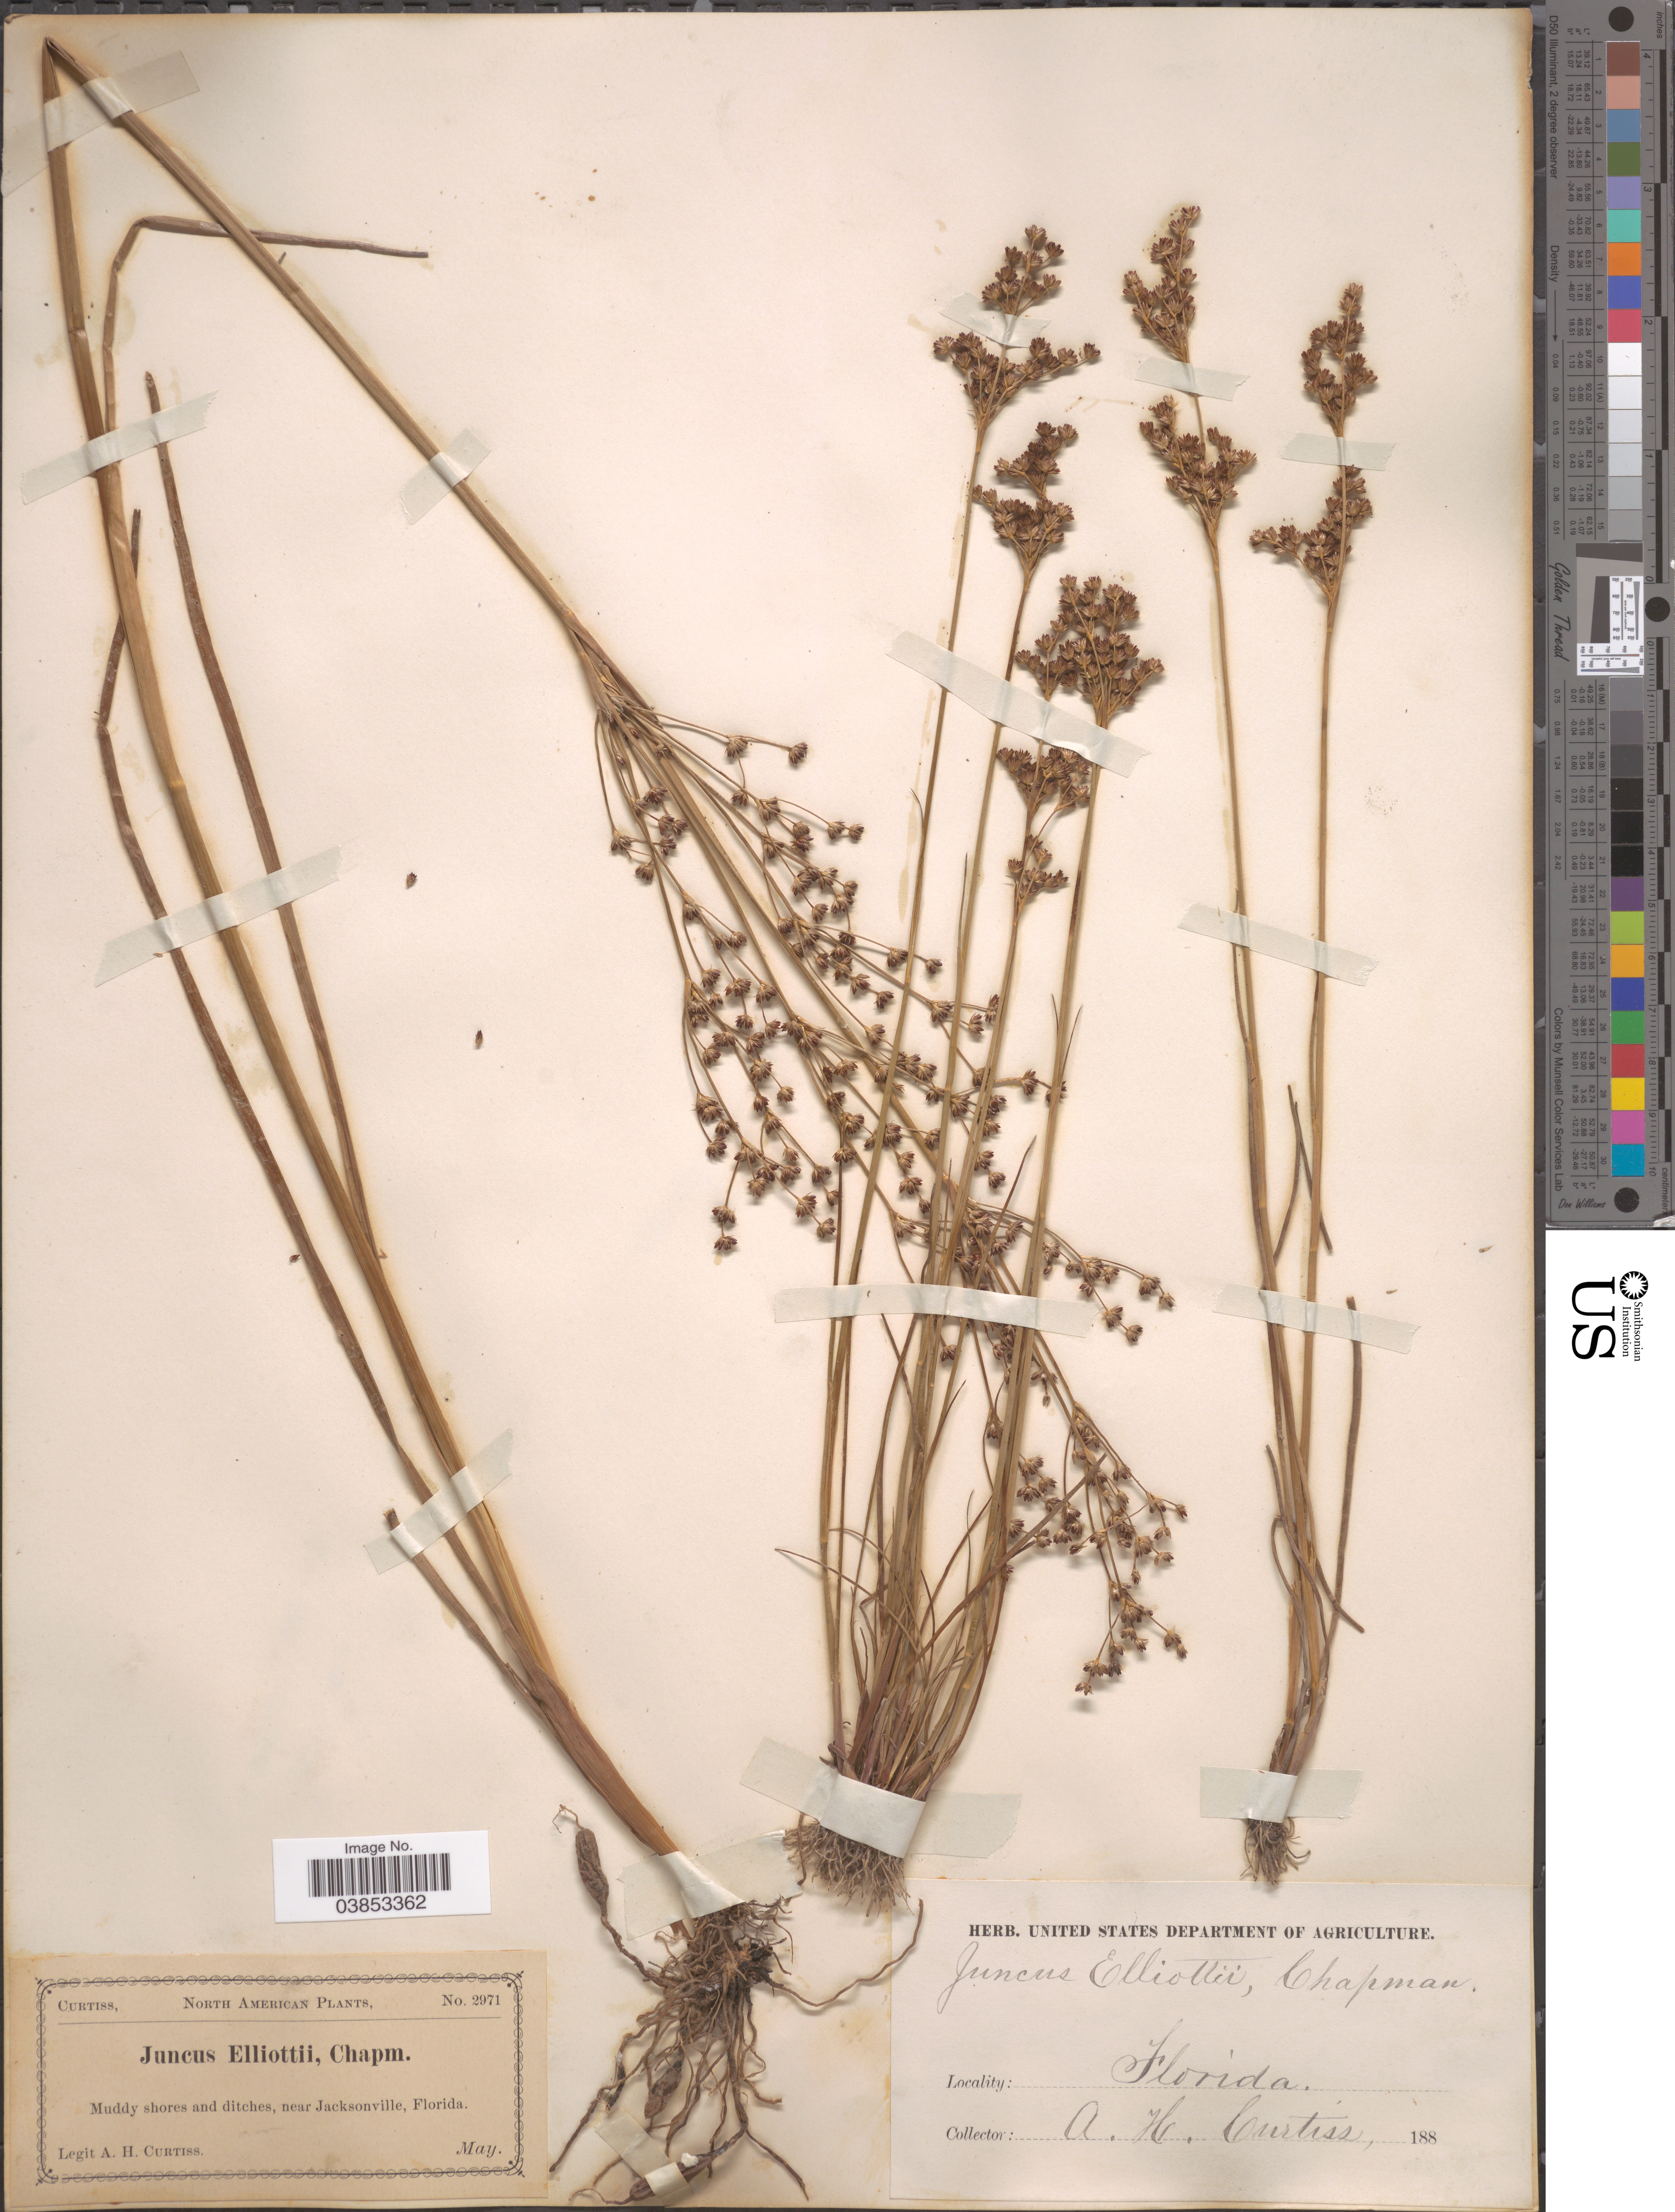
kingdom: Plantae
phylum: Tracheophyta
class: Liliopsida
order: Poales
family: Juncaceae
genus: Juncus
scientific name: Juncus elliottii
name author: Chapm.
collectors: A. H. Curtiss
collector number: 2971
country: United States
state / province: Florida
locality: Near Jacksonville.